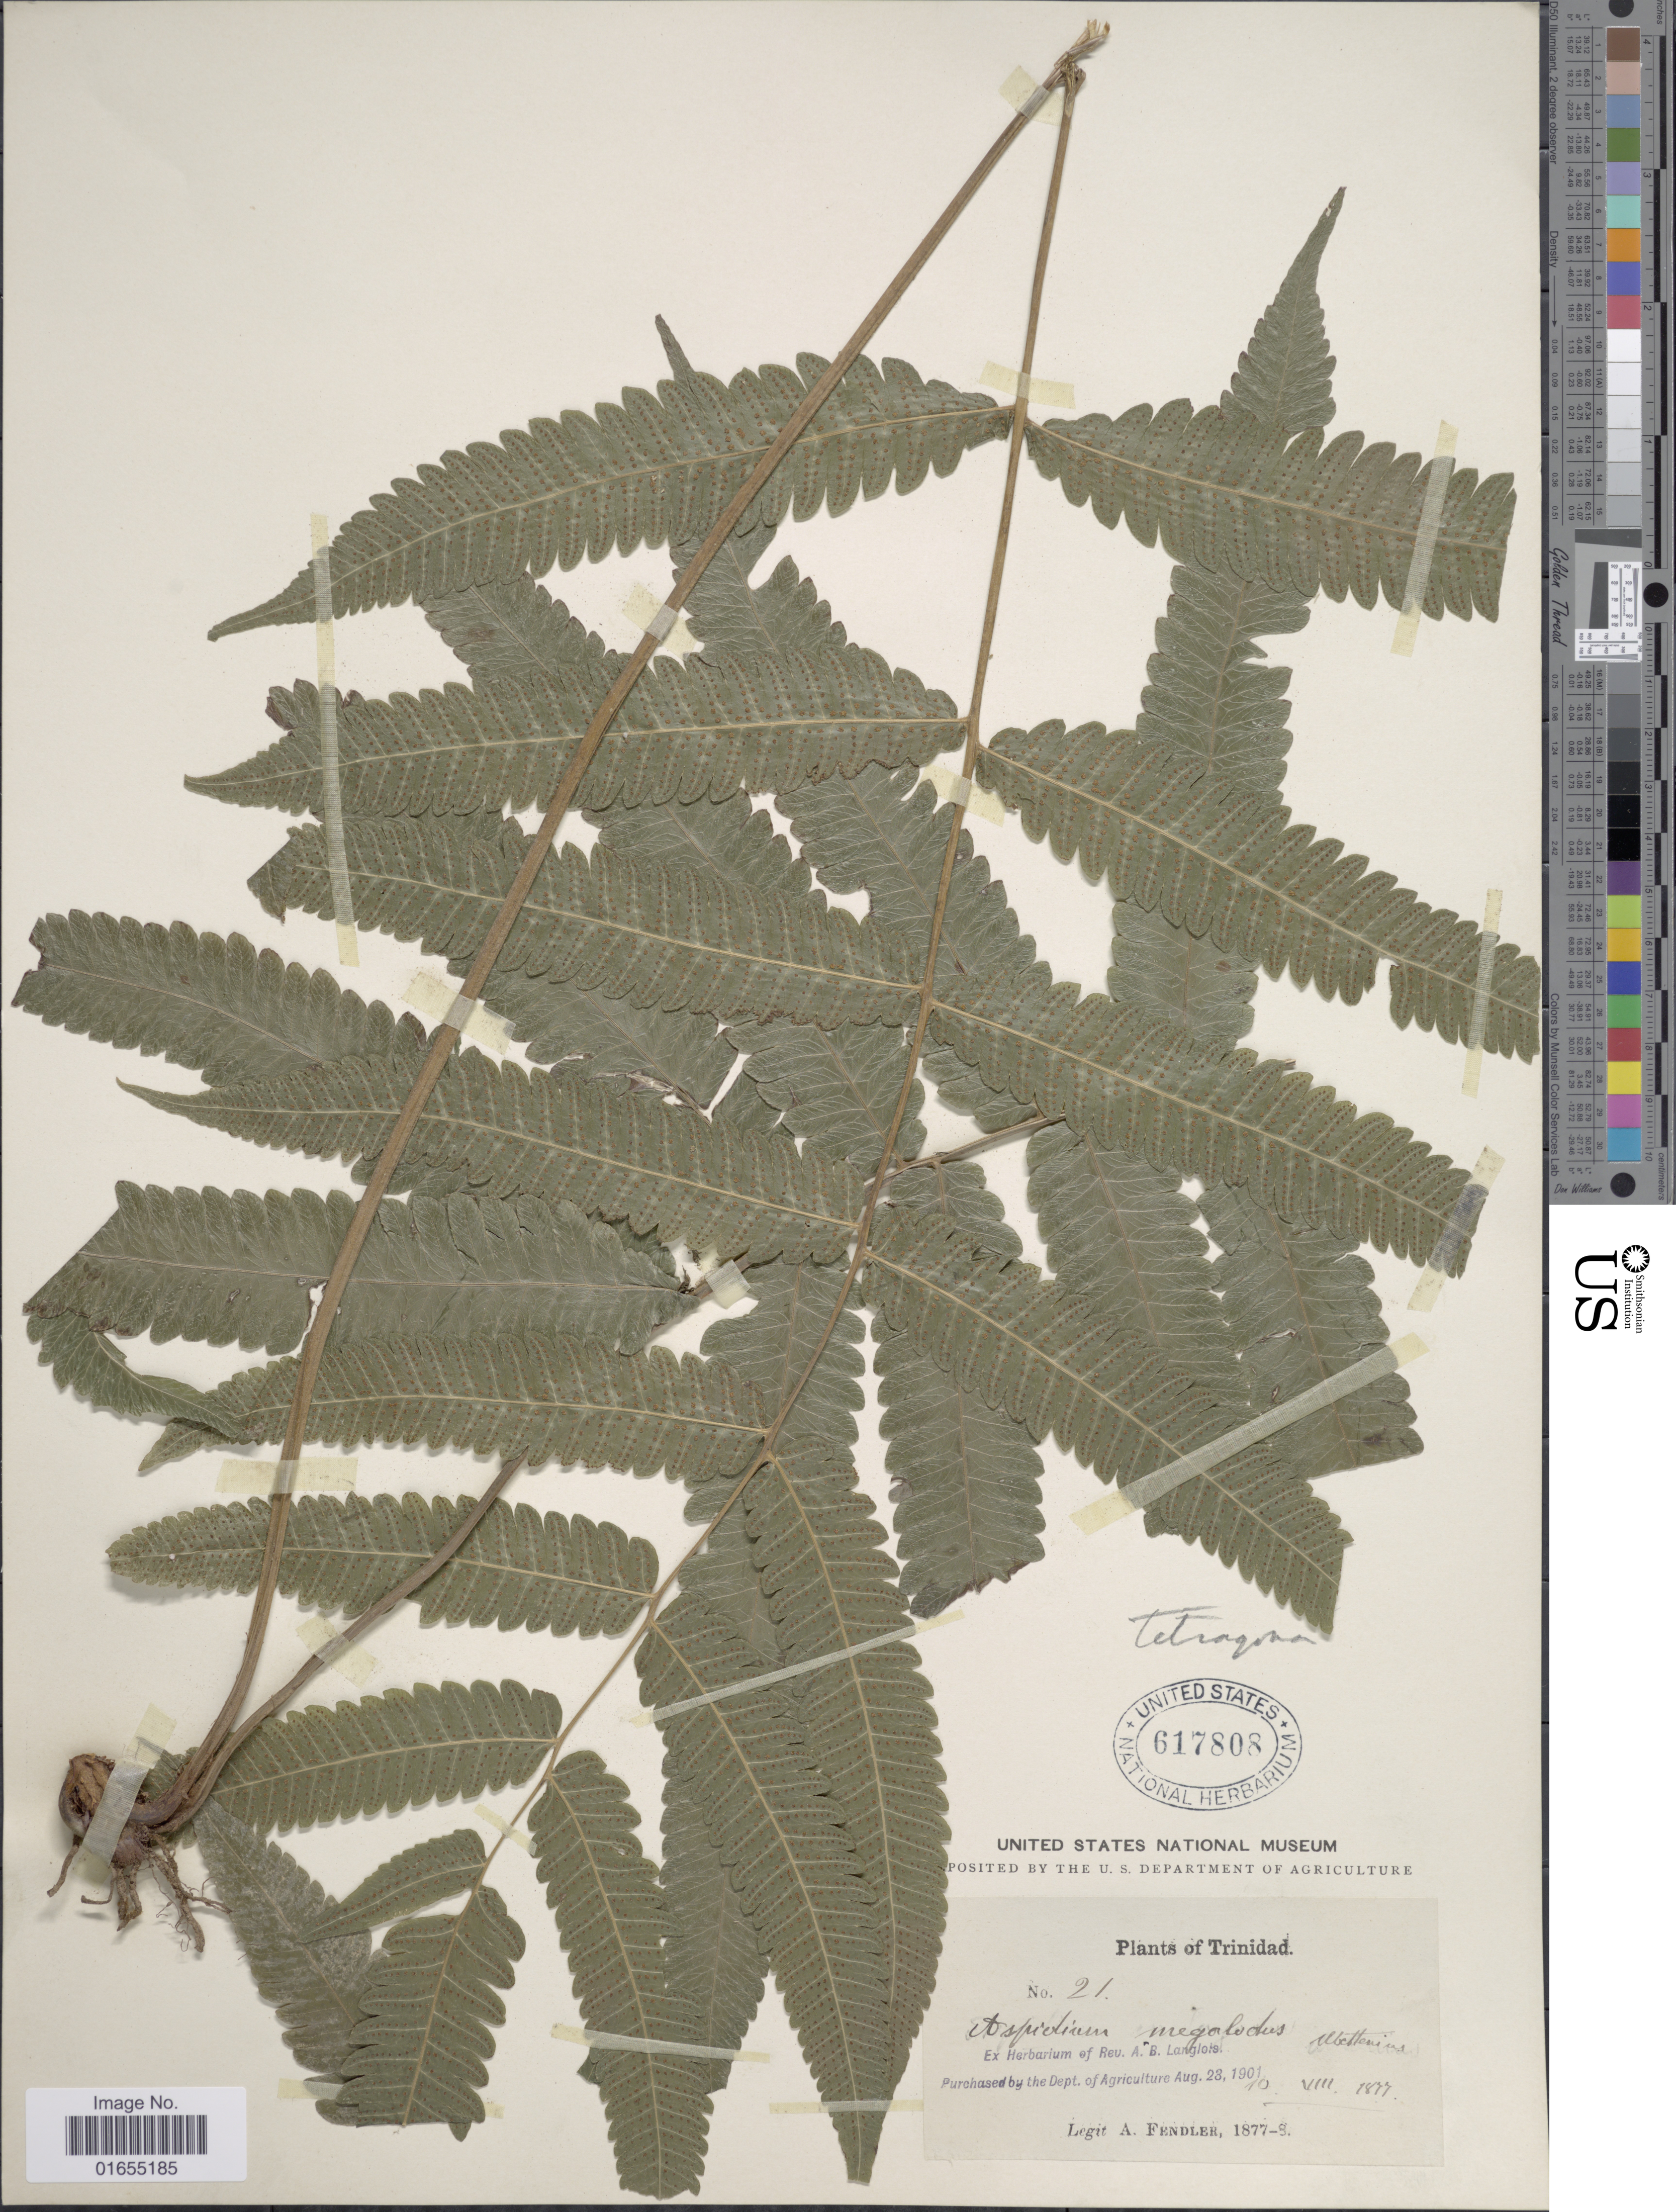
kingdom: Plantae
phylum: Tracheophyta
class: Polypodiopsida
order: Polypodiales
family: Thelypteridaceae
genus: Goniopteris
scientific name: Goniopteris subtetragona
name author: (Link) Vareschi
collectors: A. Fendler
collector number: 21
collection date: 1877-08-10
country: Trinidad and Tobago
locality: Trinidad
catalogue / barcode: US 617808